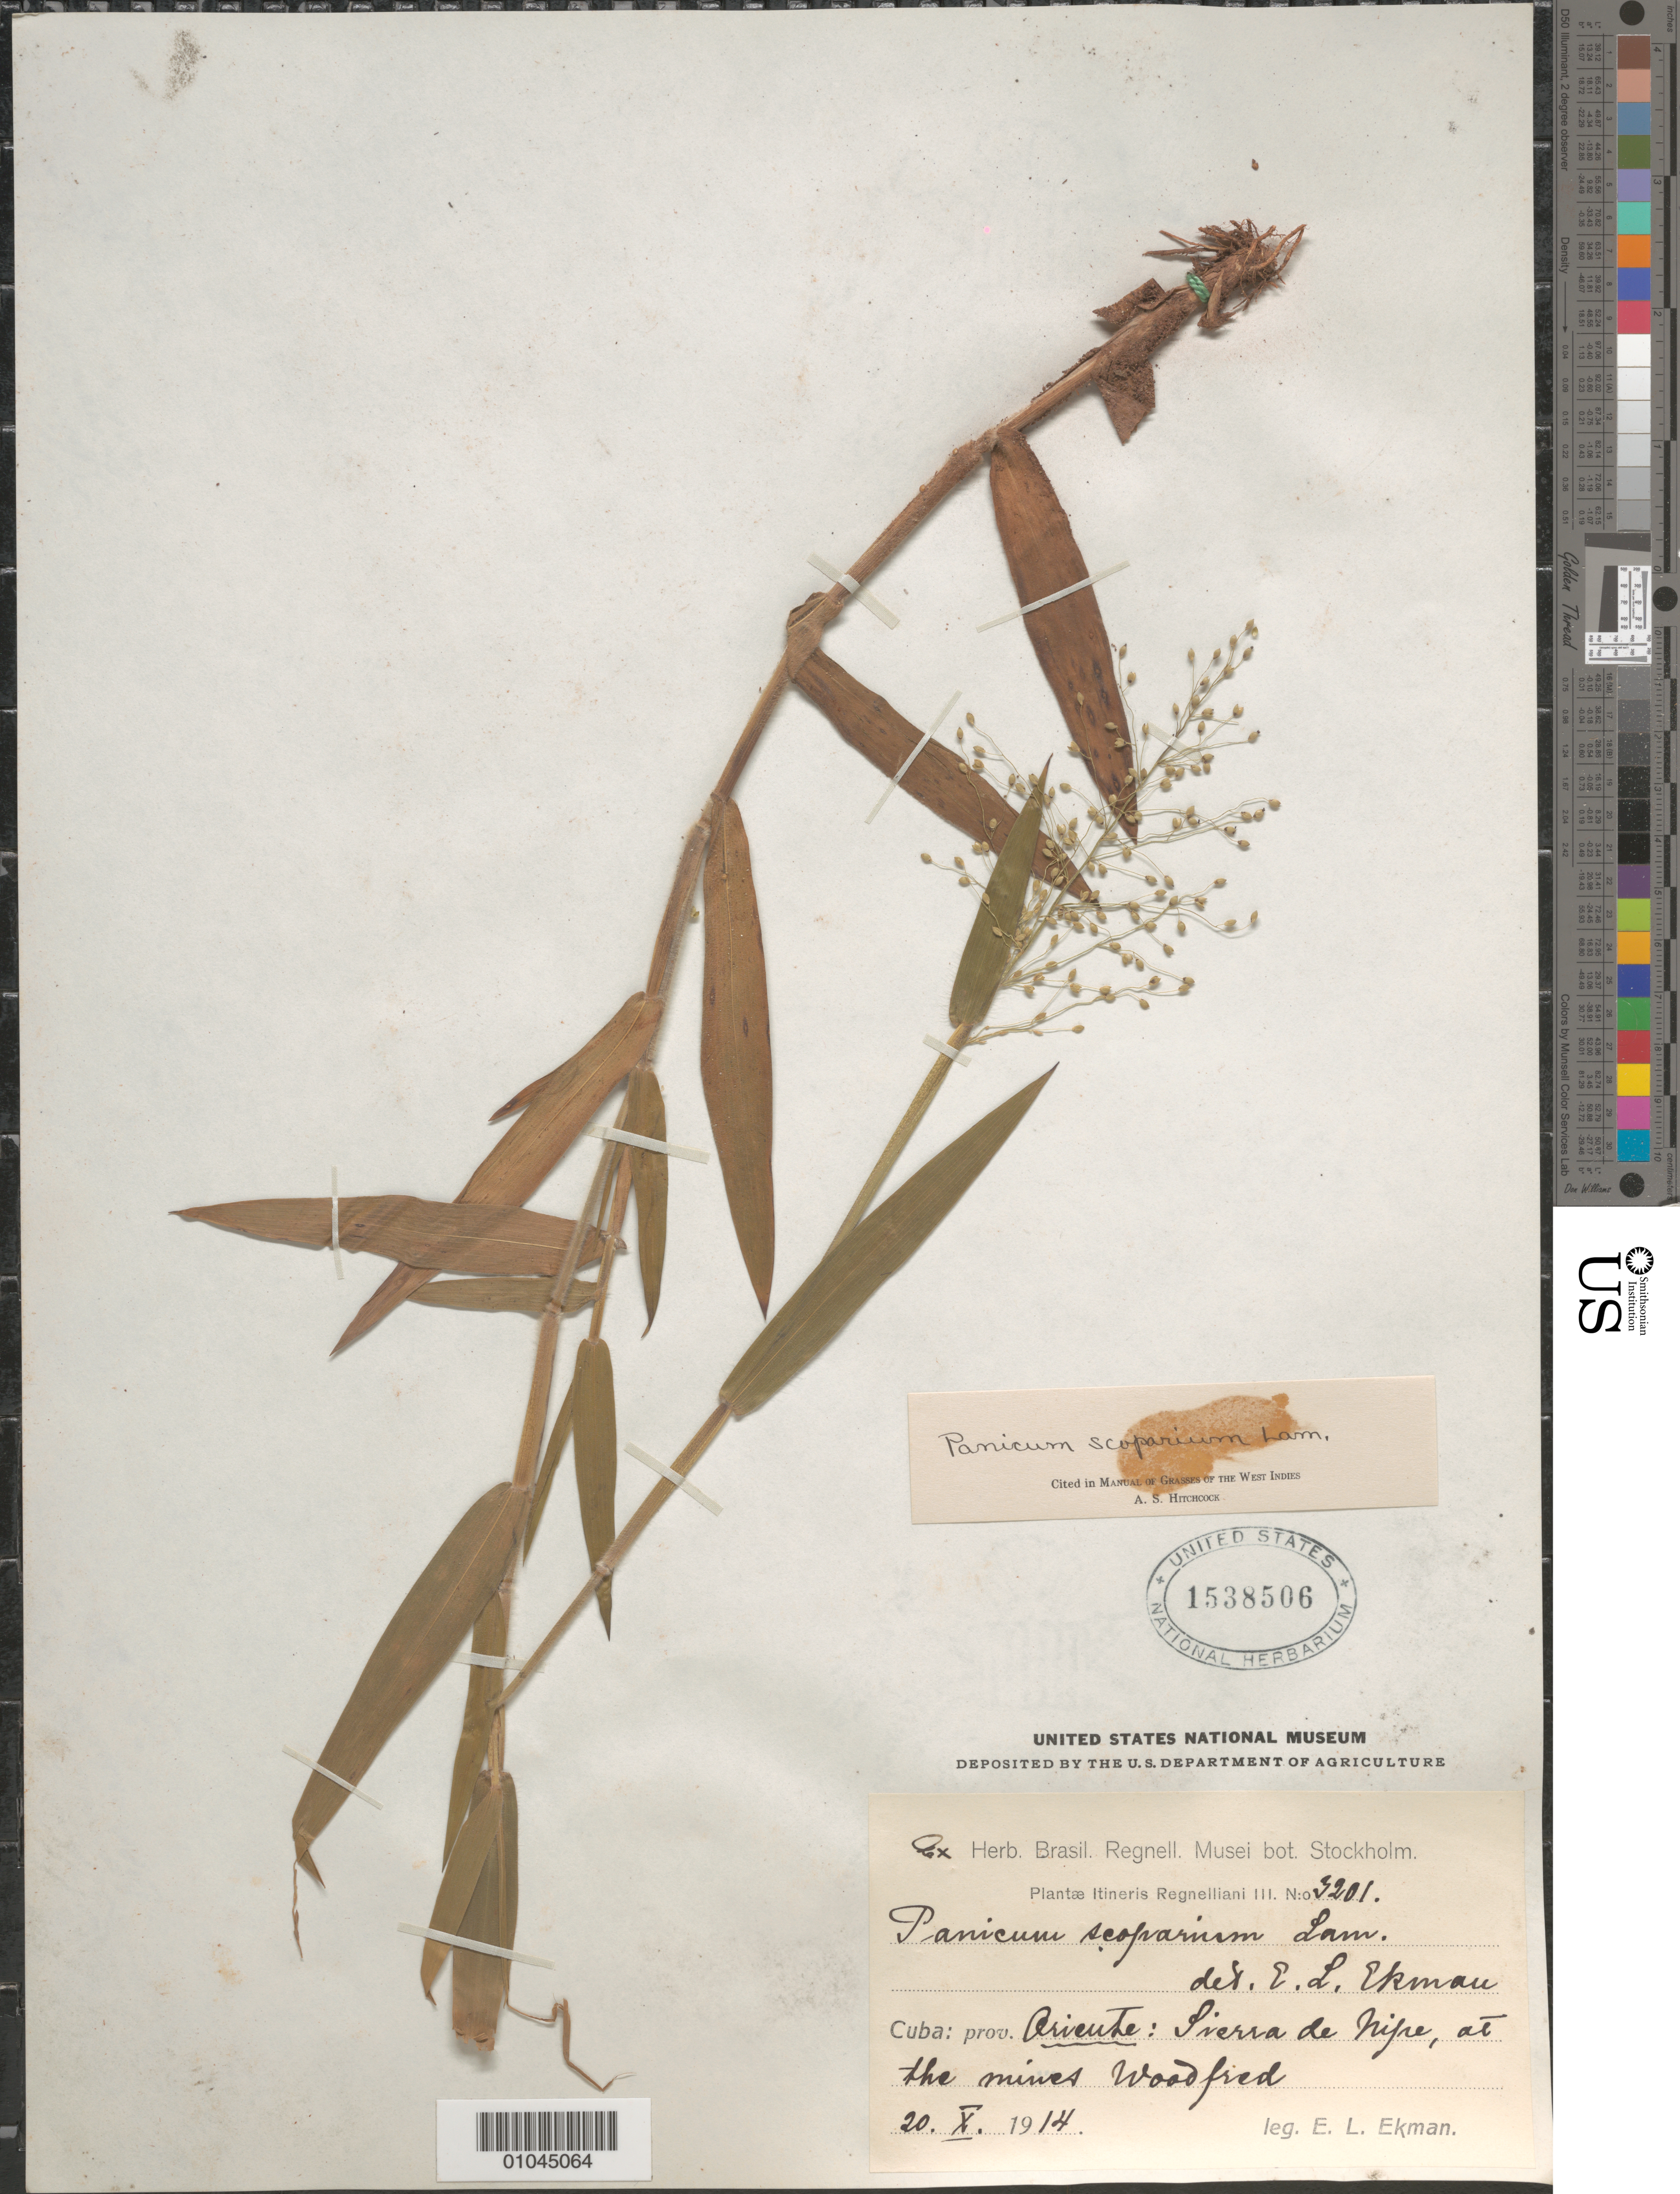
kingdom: Plantae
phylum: Tracheophyta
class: Liliopsida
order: Poales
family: Poaceae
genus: Panicum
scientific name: Panicum scoparium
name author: Lam.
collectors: E. L. Ekman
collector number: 3201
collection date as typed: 20 Oct 1914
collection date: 1914-10-20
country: Cuba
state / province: Holguín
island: Cuba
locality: Sierra de Nipe, Woodfred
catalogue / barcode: US 1538506